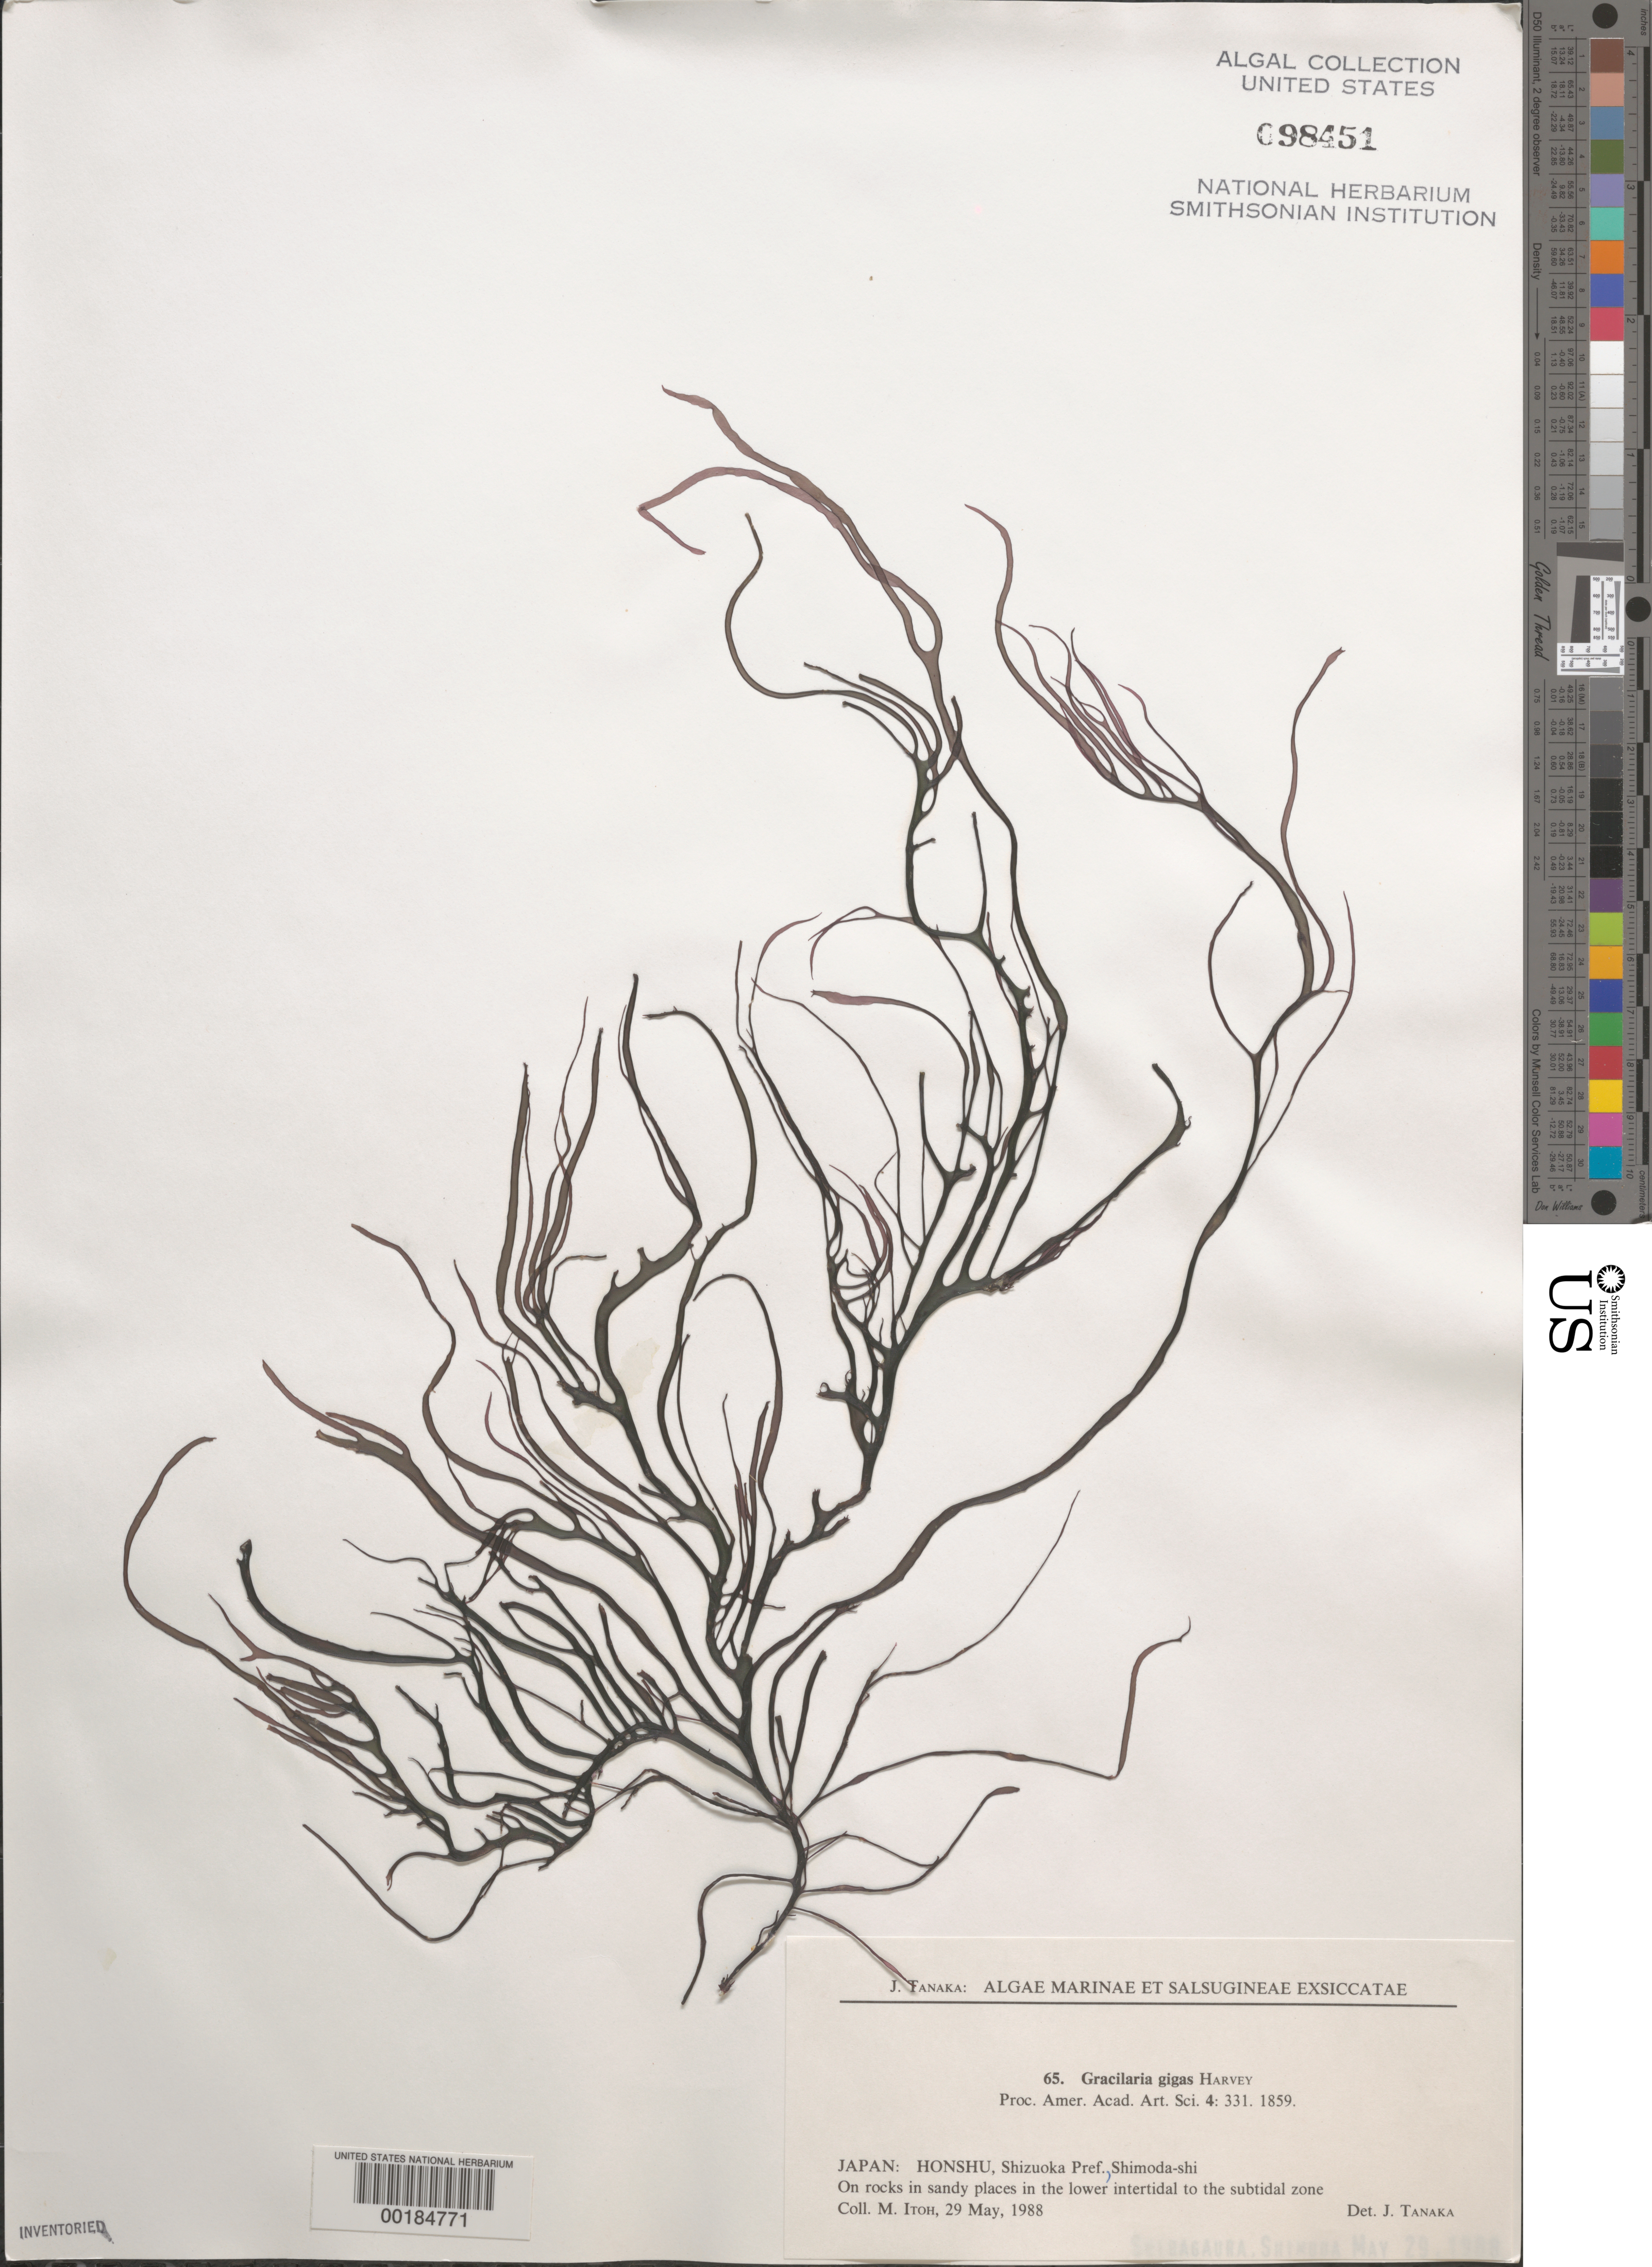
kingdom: Plantae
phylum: Rhodophyta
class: Florideophyceae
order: Gracilariales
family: Gracilariaceae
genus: Gracilaria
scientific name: Gracilaria gigas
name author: Harv.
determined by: Tanaka, J.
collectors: M. Itoh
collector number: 65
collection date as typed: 29 May 1988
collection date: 1988-05-29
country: Japan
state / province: Sizuoka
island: Honshu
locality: Shimoda-shi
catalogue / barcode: US 98451